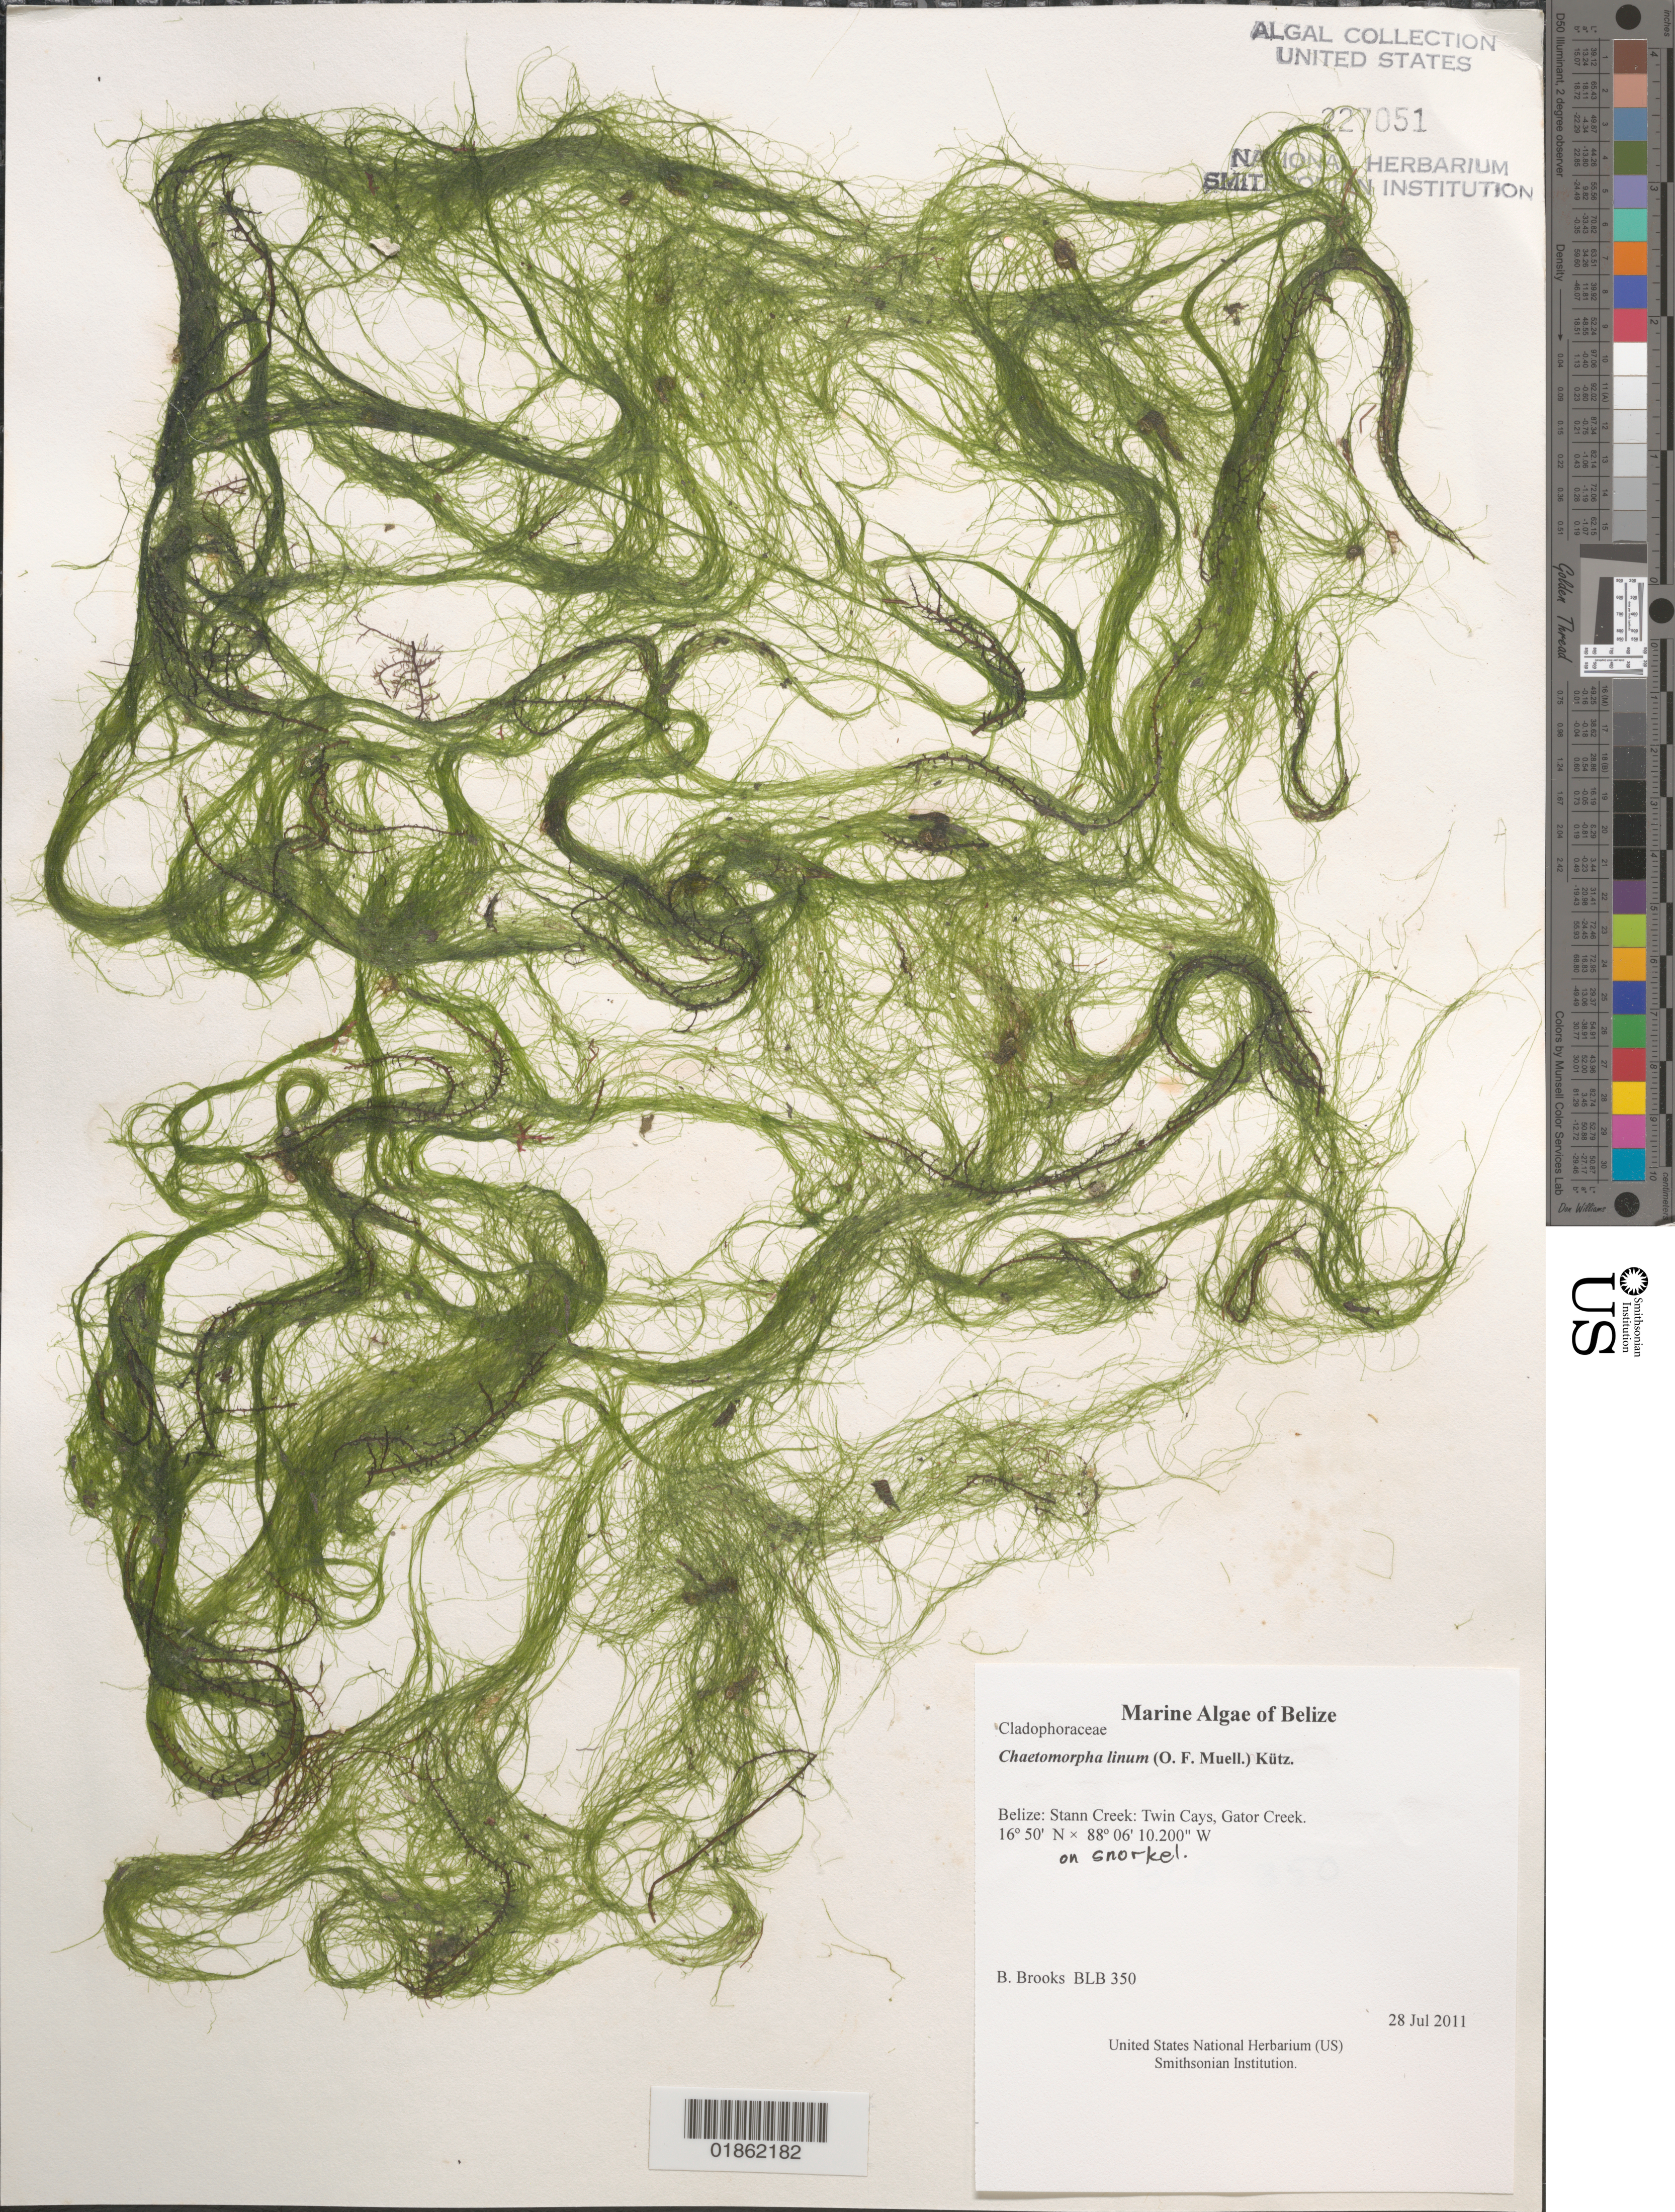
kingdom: Plantae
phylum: Chlorophyta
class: Ulvophyceae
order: Cladophorales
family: Cladophoraceae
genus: Chaetomorpha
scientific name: Chaetomorpha linum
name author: (O.F. Muell.) Kütz.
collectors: B. Brooks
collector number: BLB 350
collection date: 2011-07-28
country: Belize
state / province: Stann Creek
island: Twin Cays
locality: Twin Cays, Gator Creek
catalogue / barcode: US 227051